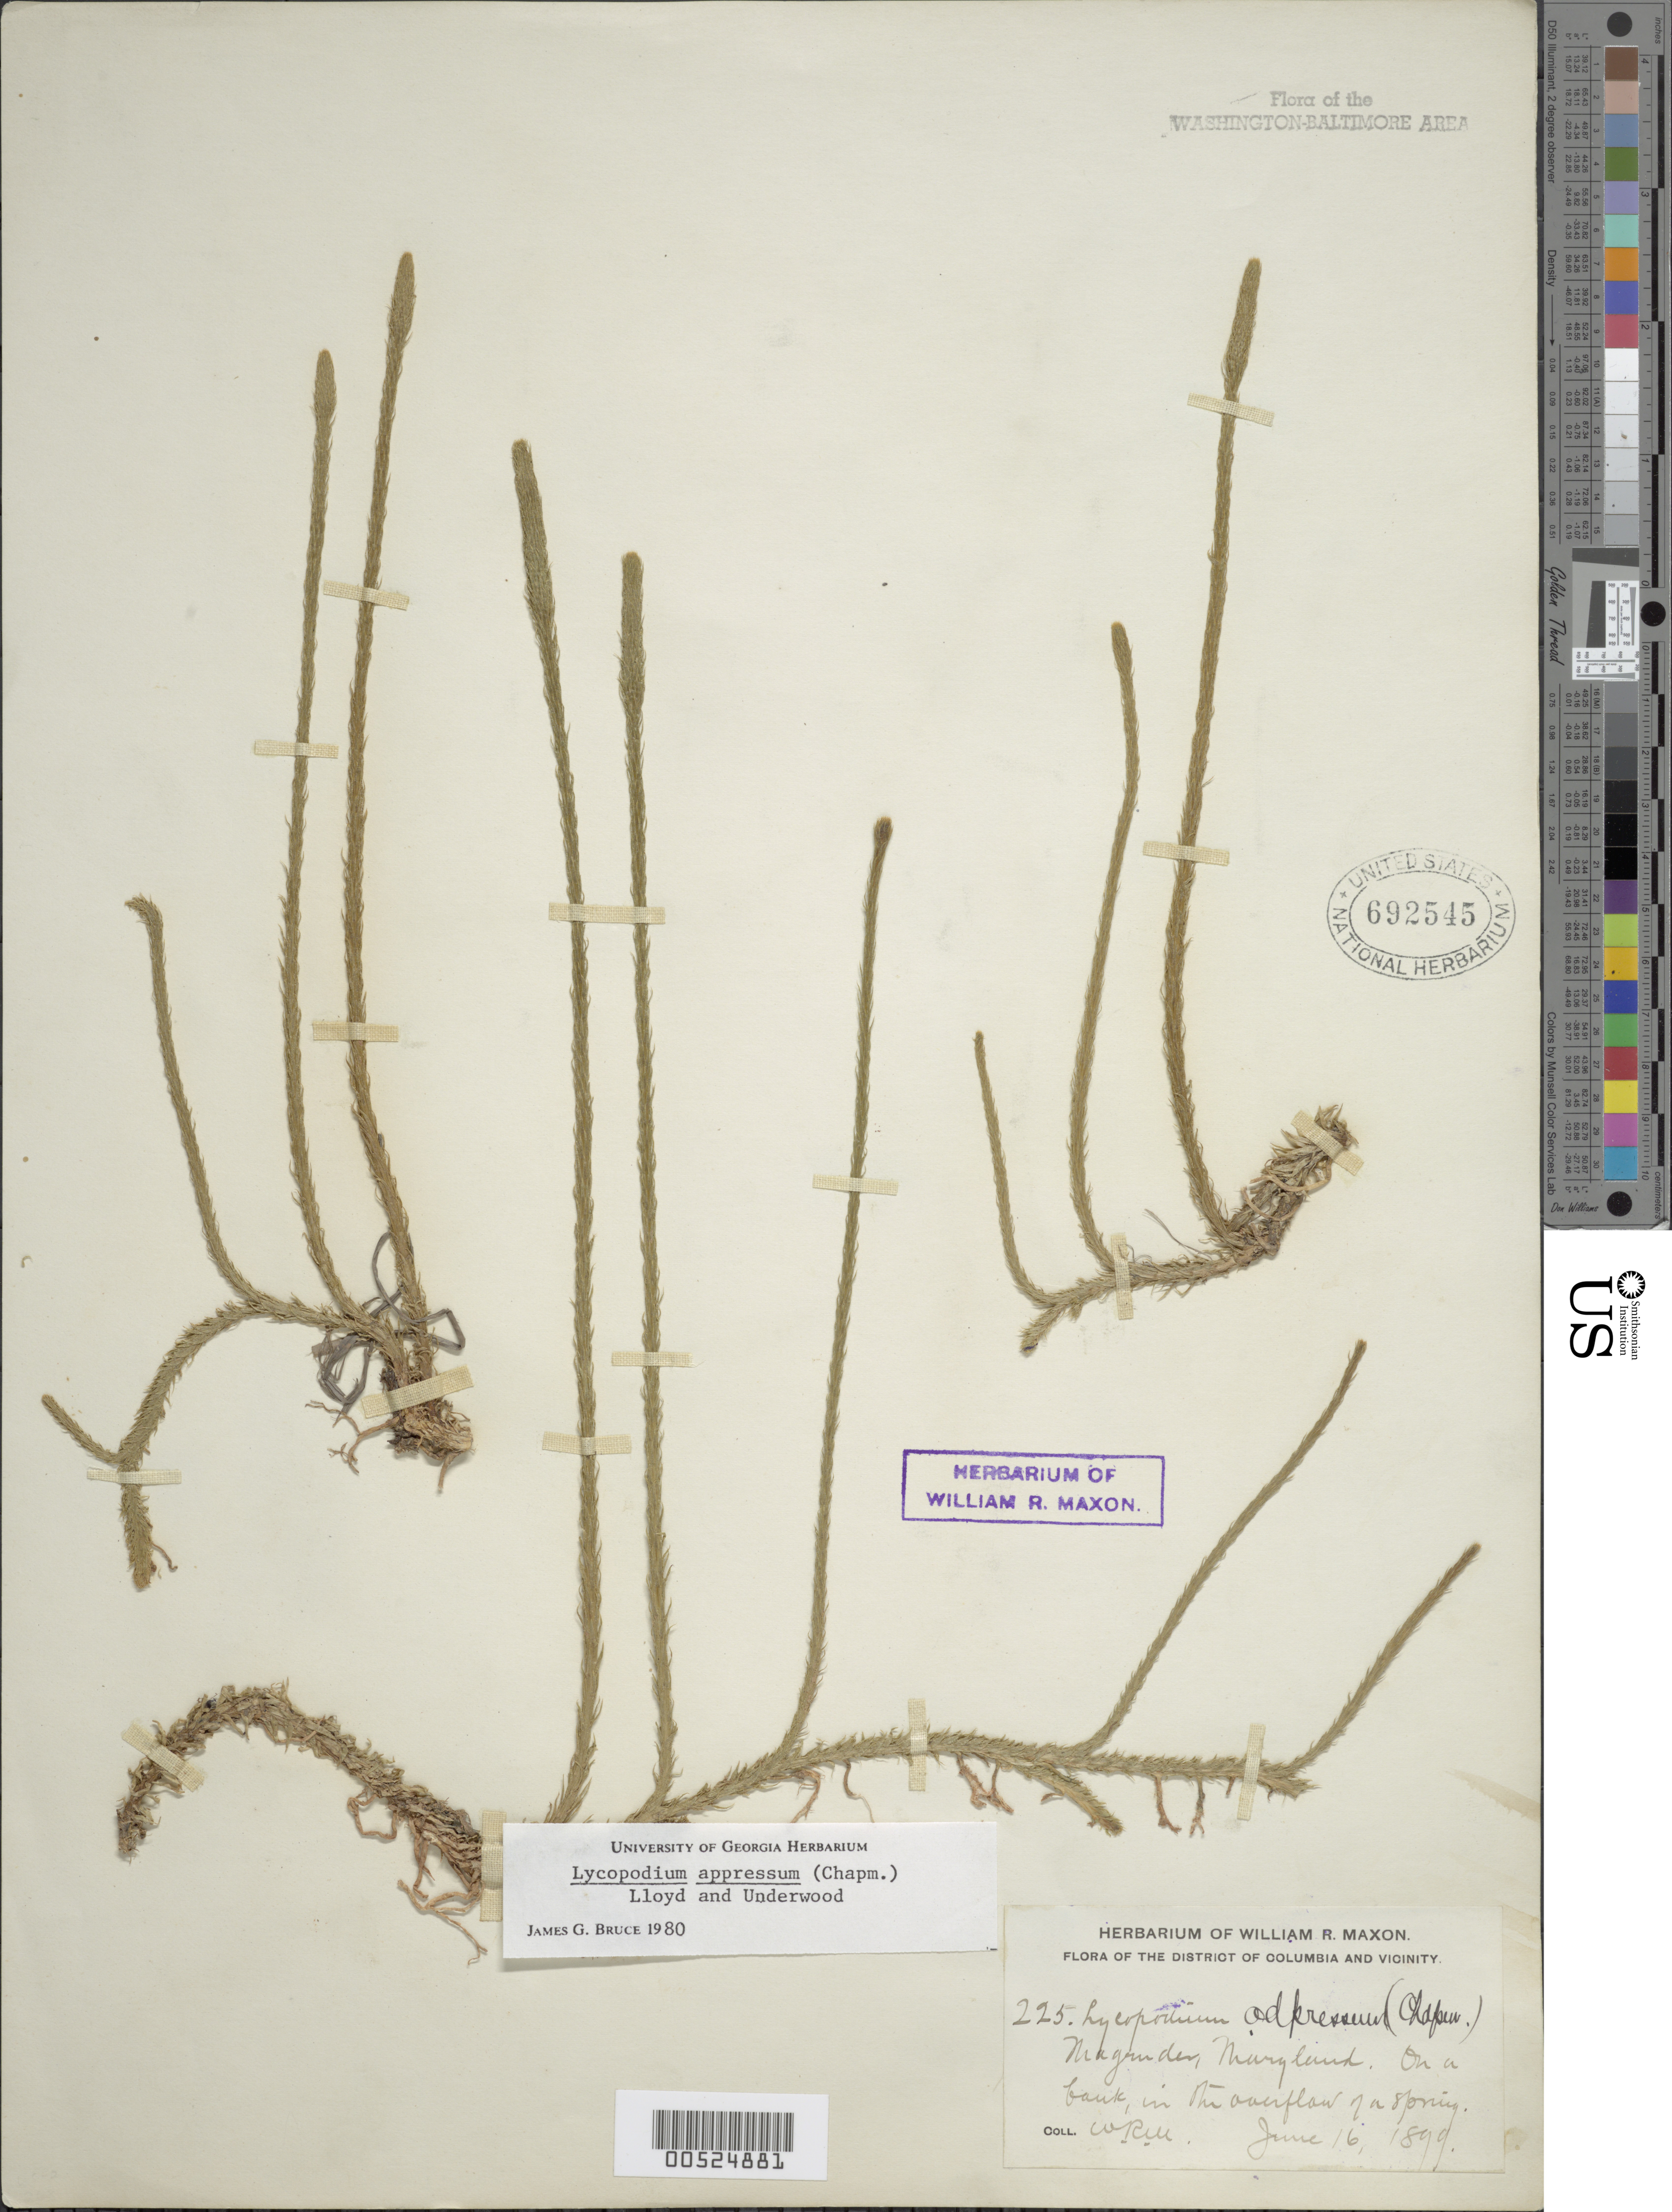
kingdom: Plantae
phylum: Tracheophyta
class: Lycopodiopsida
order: Lycopodiales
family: Lycopodiaceae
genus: Lycopodiella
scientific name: Lycopodiella appressa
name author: (Chapm.) Cranfill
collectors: W. R. Maxon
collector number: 225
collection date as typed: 16 Jun 1899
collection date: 1899-06-16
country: United States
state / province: Maryland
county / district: Prince George's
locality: Magruder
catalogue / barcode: US 692545